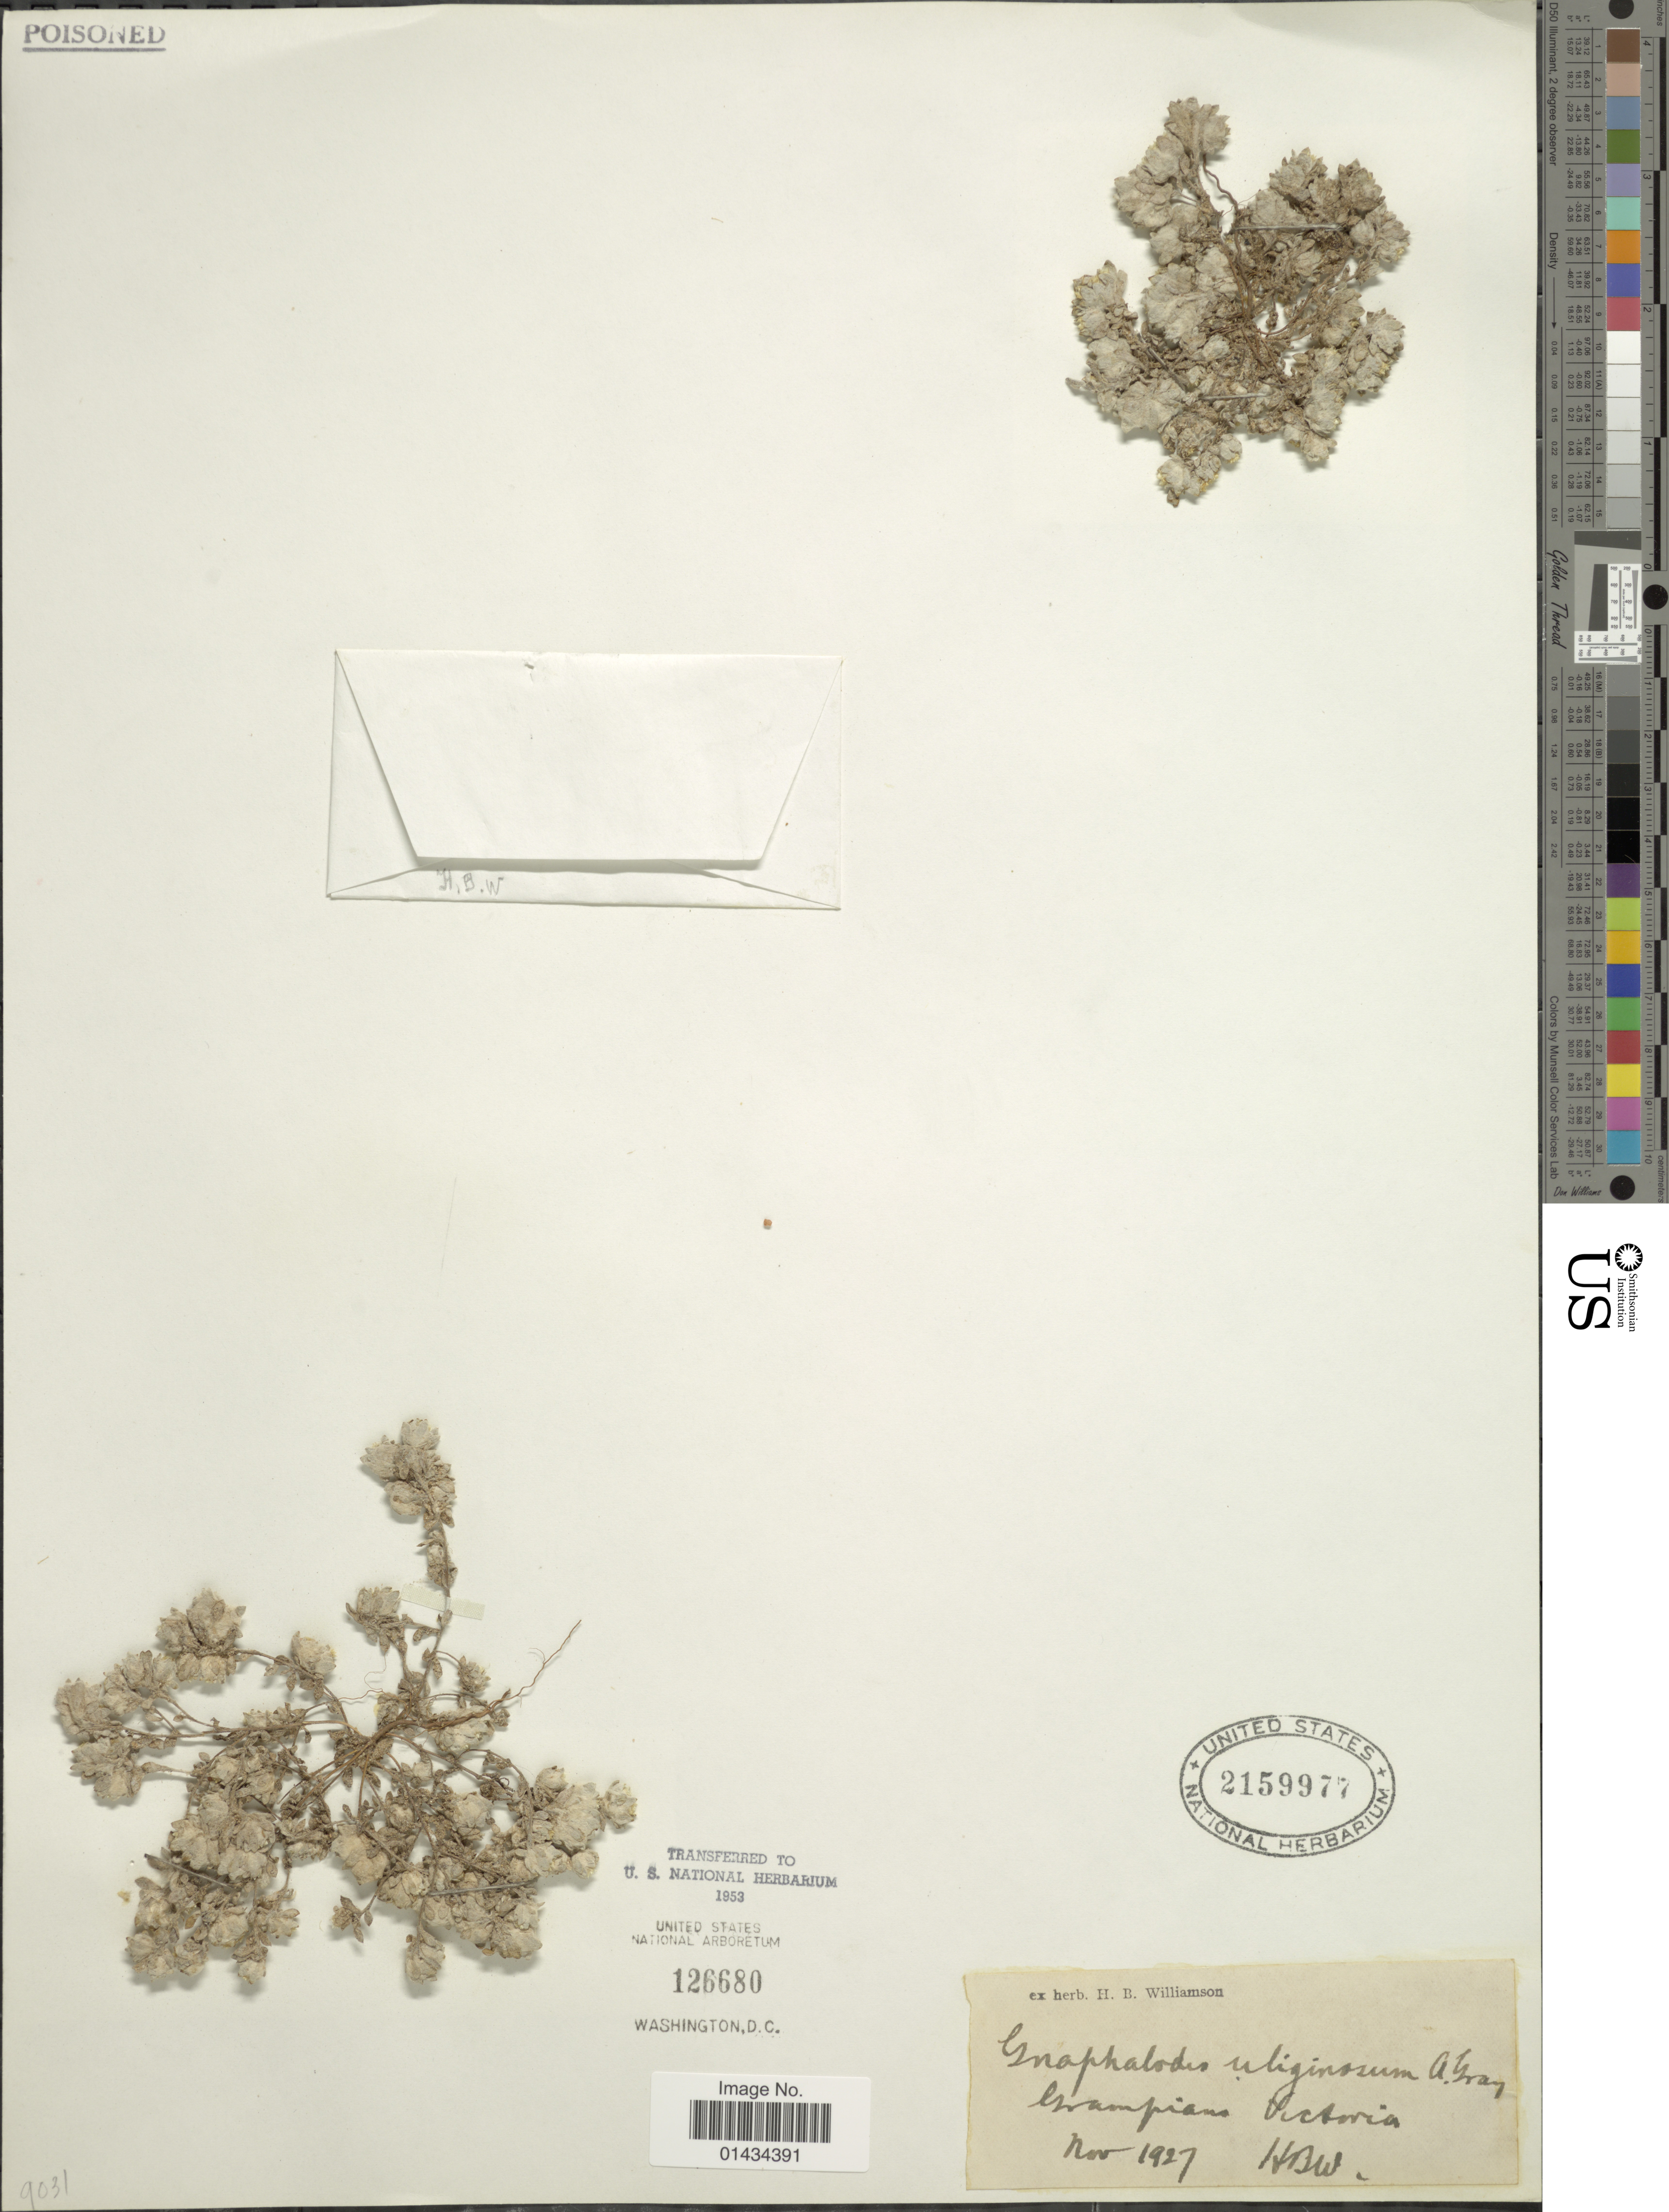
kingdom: Plantae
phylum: Tracheophyta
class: Magnoliopsida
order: Asterales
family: Asteraceae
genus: Actinobole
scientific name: Actinobole uliginosum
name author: (A. Gray) H. Eichler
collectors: H. Williamson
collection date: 1927-11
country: Australia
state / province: Victoria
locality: Grampians, Victoria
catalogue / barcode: US 215997